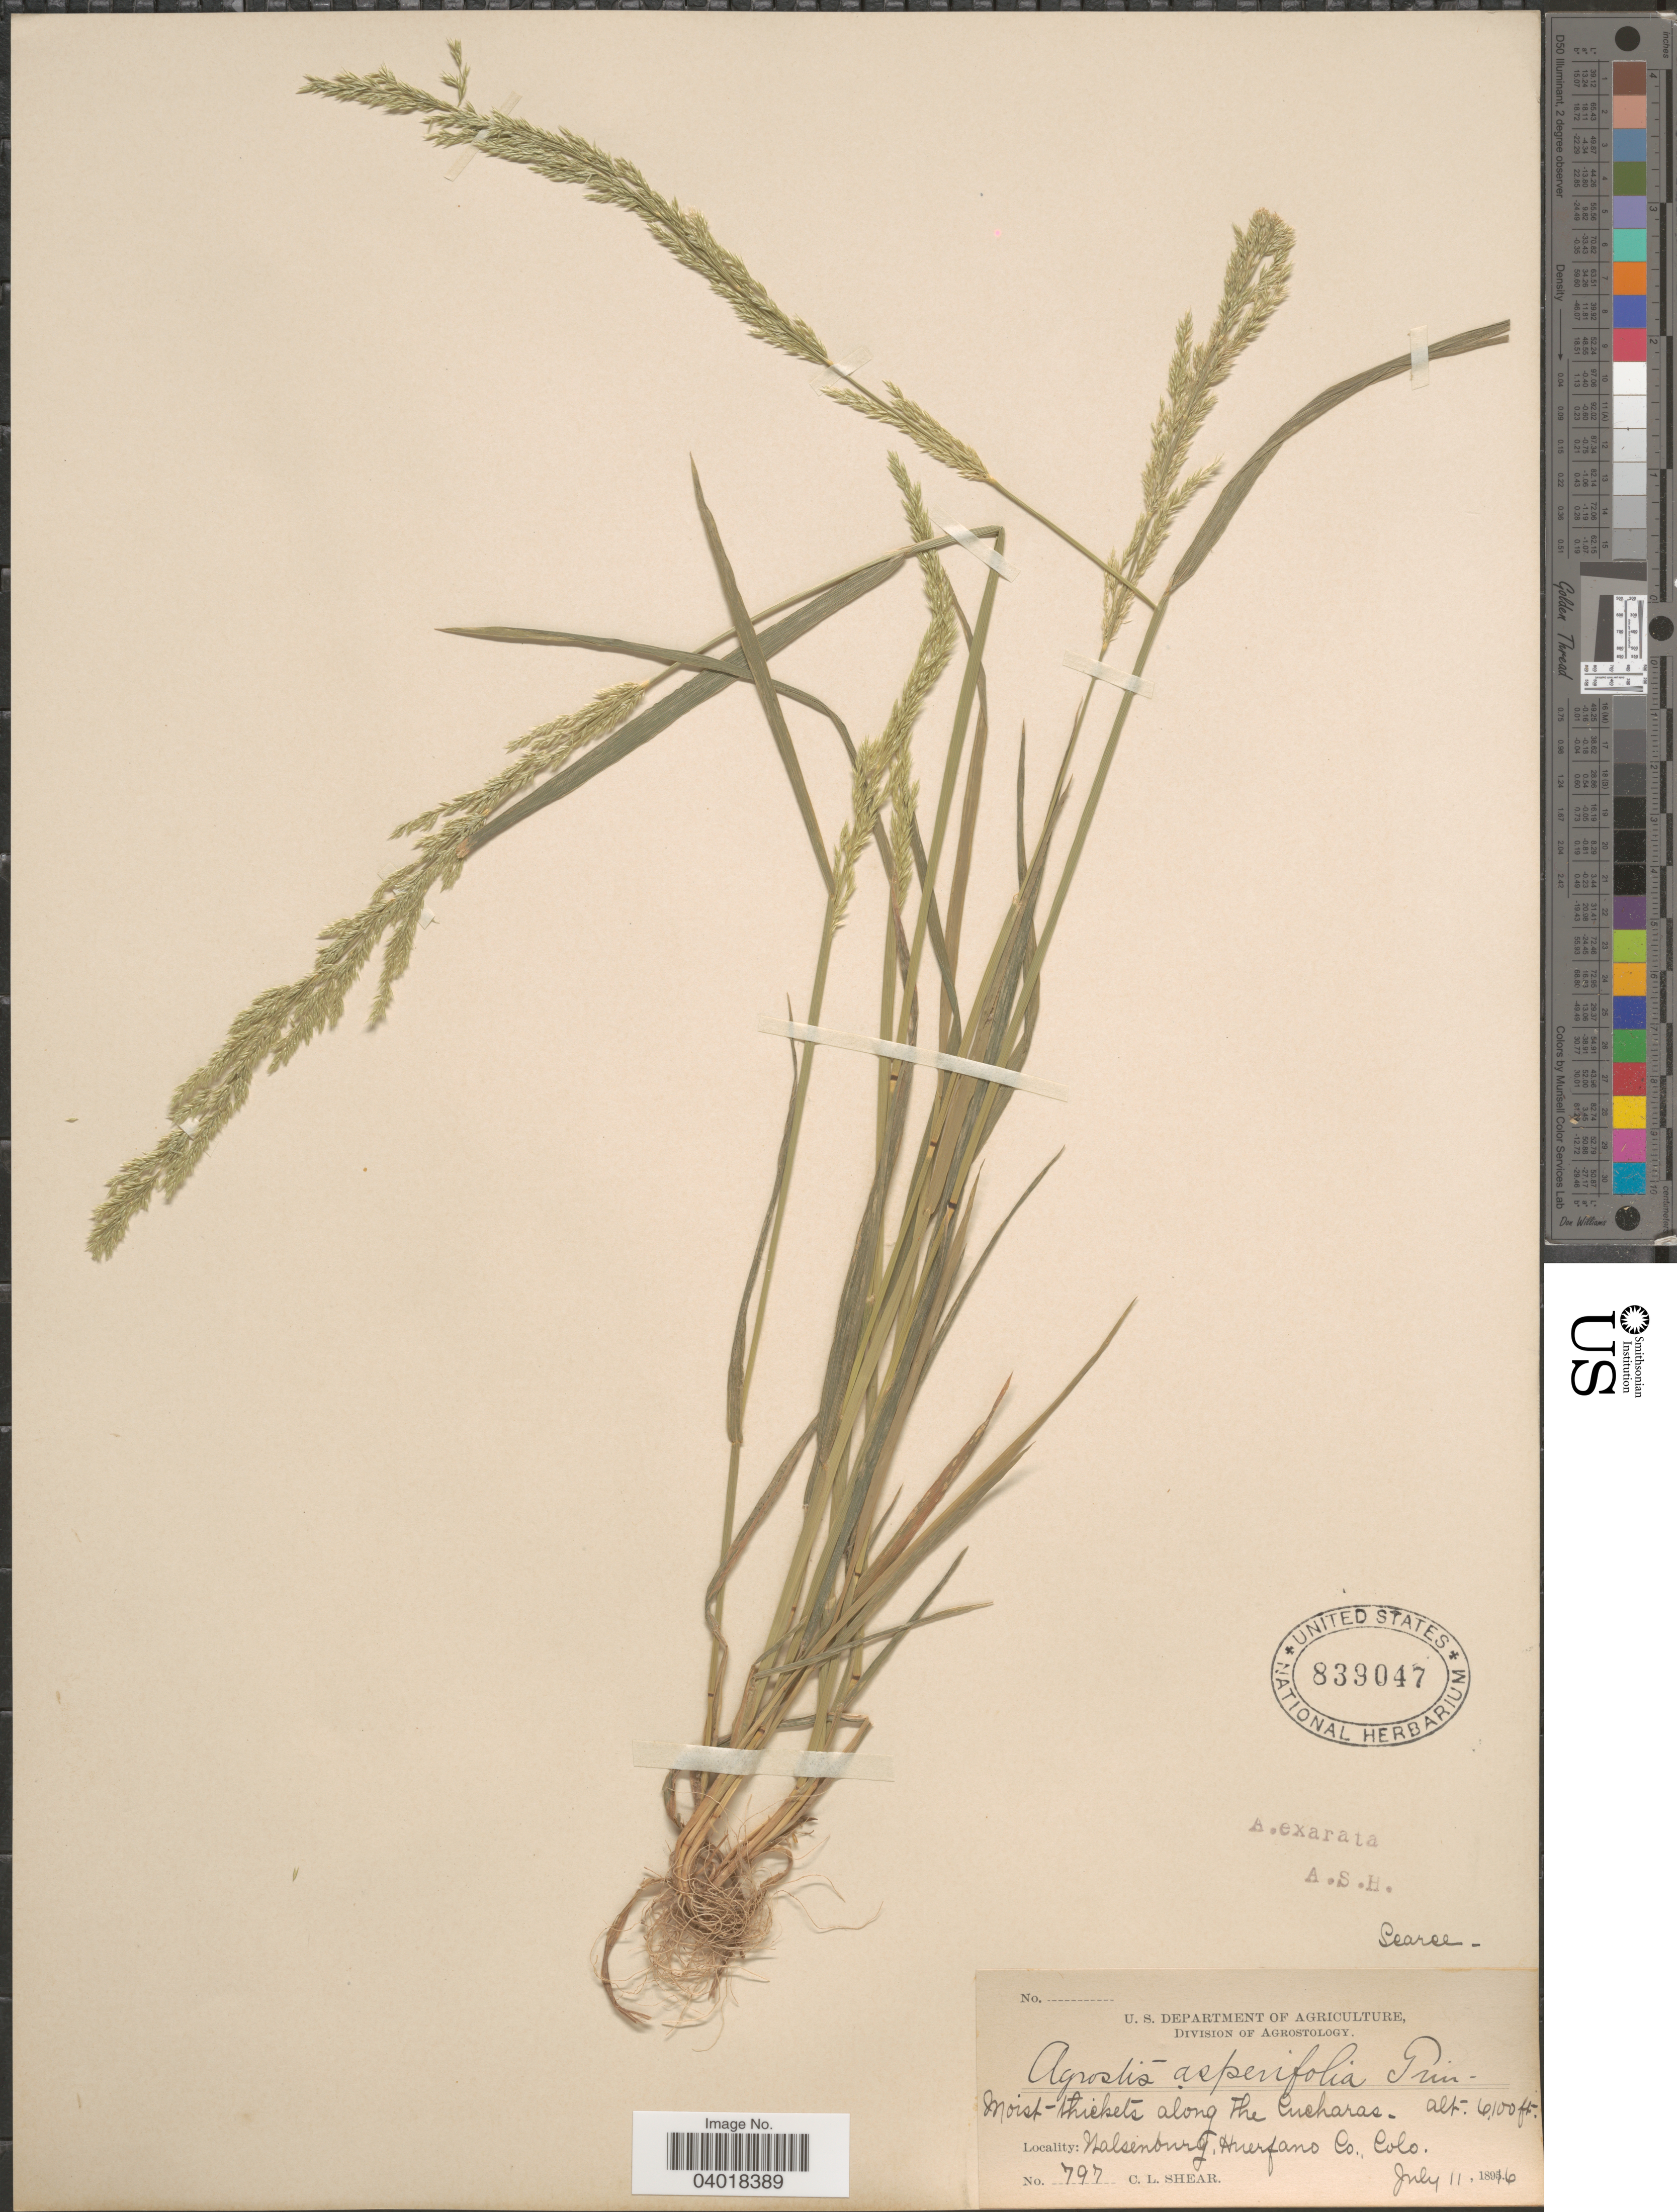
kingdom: Plantae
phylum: Tracheophyta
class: Liliopsida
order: Poales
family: Poaceae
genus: Agrostis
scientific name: Agrostis exarata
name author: Trin.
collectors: C. L. Shear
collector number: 797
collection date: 1896-07-11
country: United States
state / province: Colorado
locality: Along The Cucharas. Walsenburg, Huerfano Co.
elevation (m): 1859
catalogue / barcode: US 839047